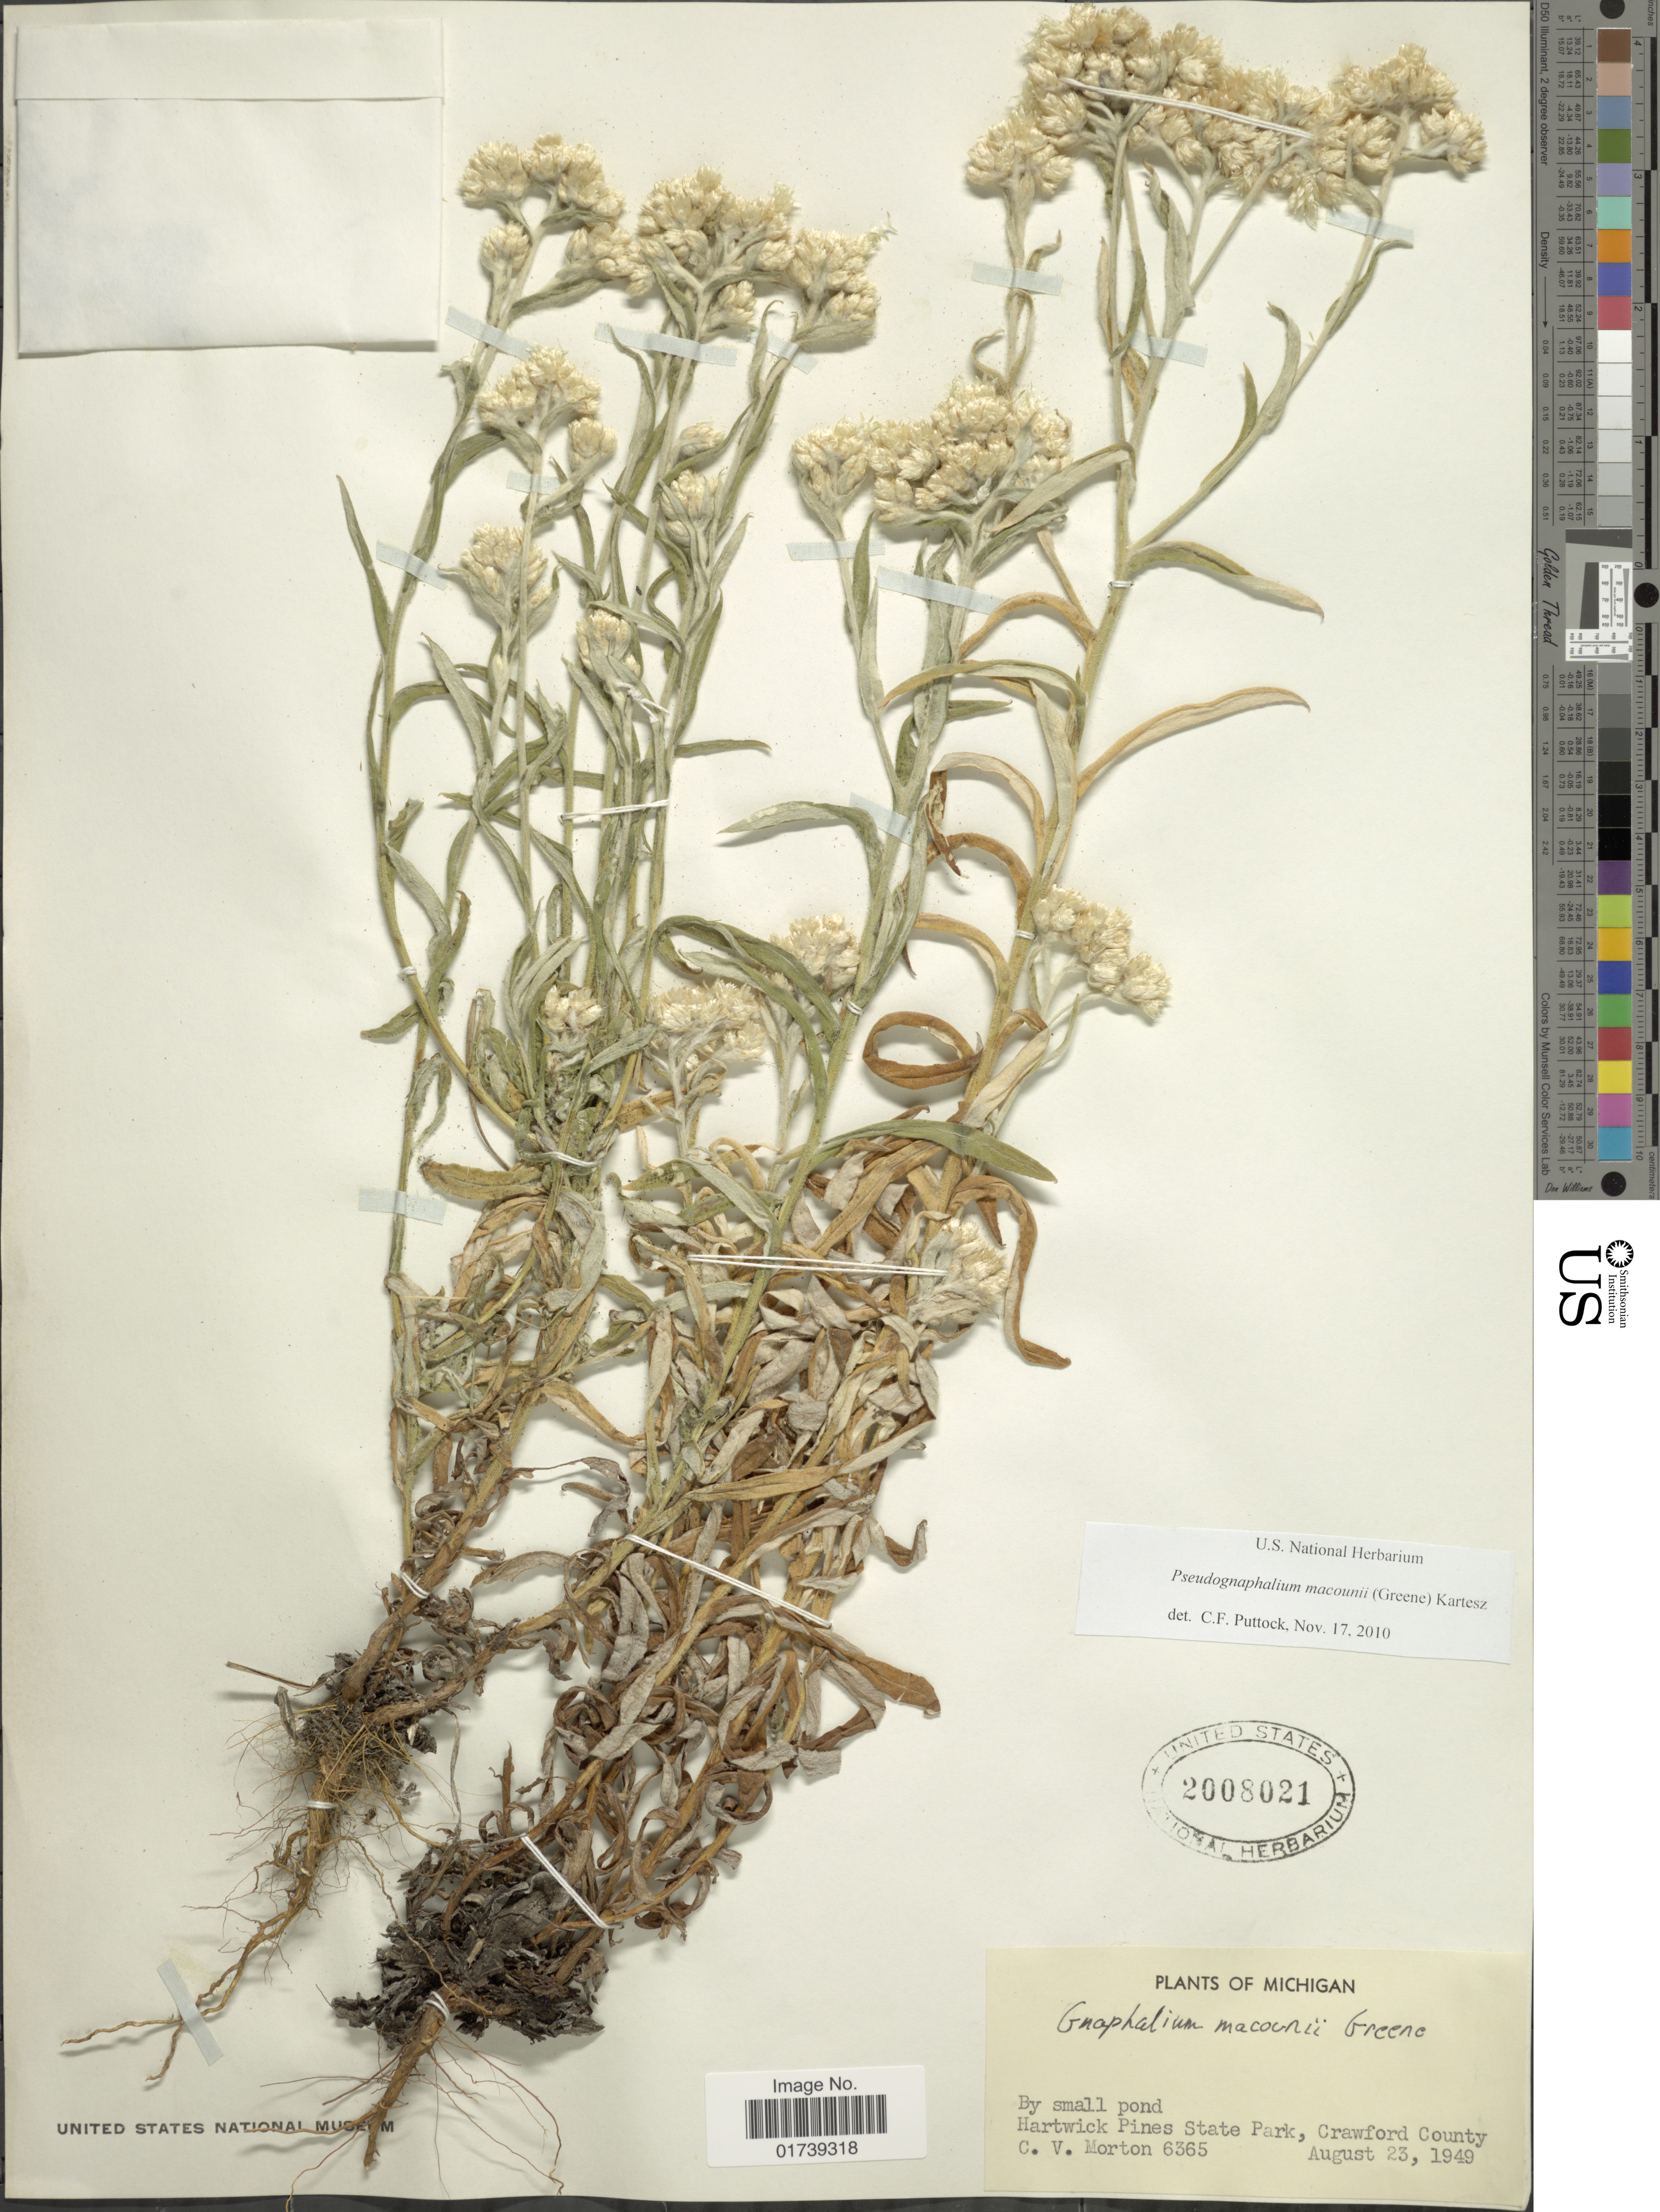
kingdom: Plantae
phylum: Tracheophyta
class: Magnoliopsida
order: Asterales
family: Asteraceae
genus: Pseudognaphalium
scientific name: Pseudognaphalium macounii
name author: (Greene) Kartesz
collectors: C. V. Morton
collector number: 6365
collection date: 1949-08-23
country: United States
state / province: Michigan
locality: Hartwick Pines State Park, Crawford County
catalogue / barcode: US 2008021